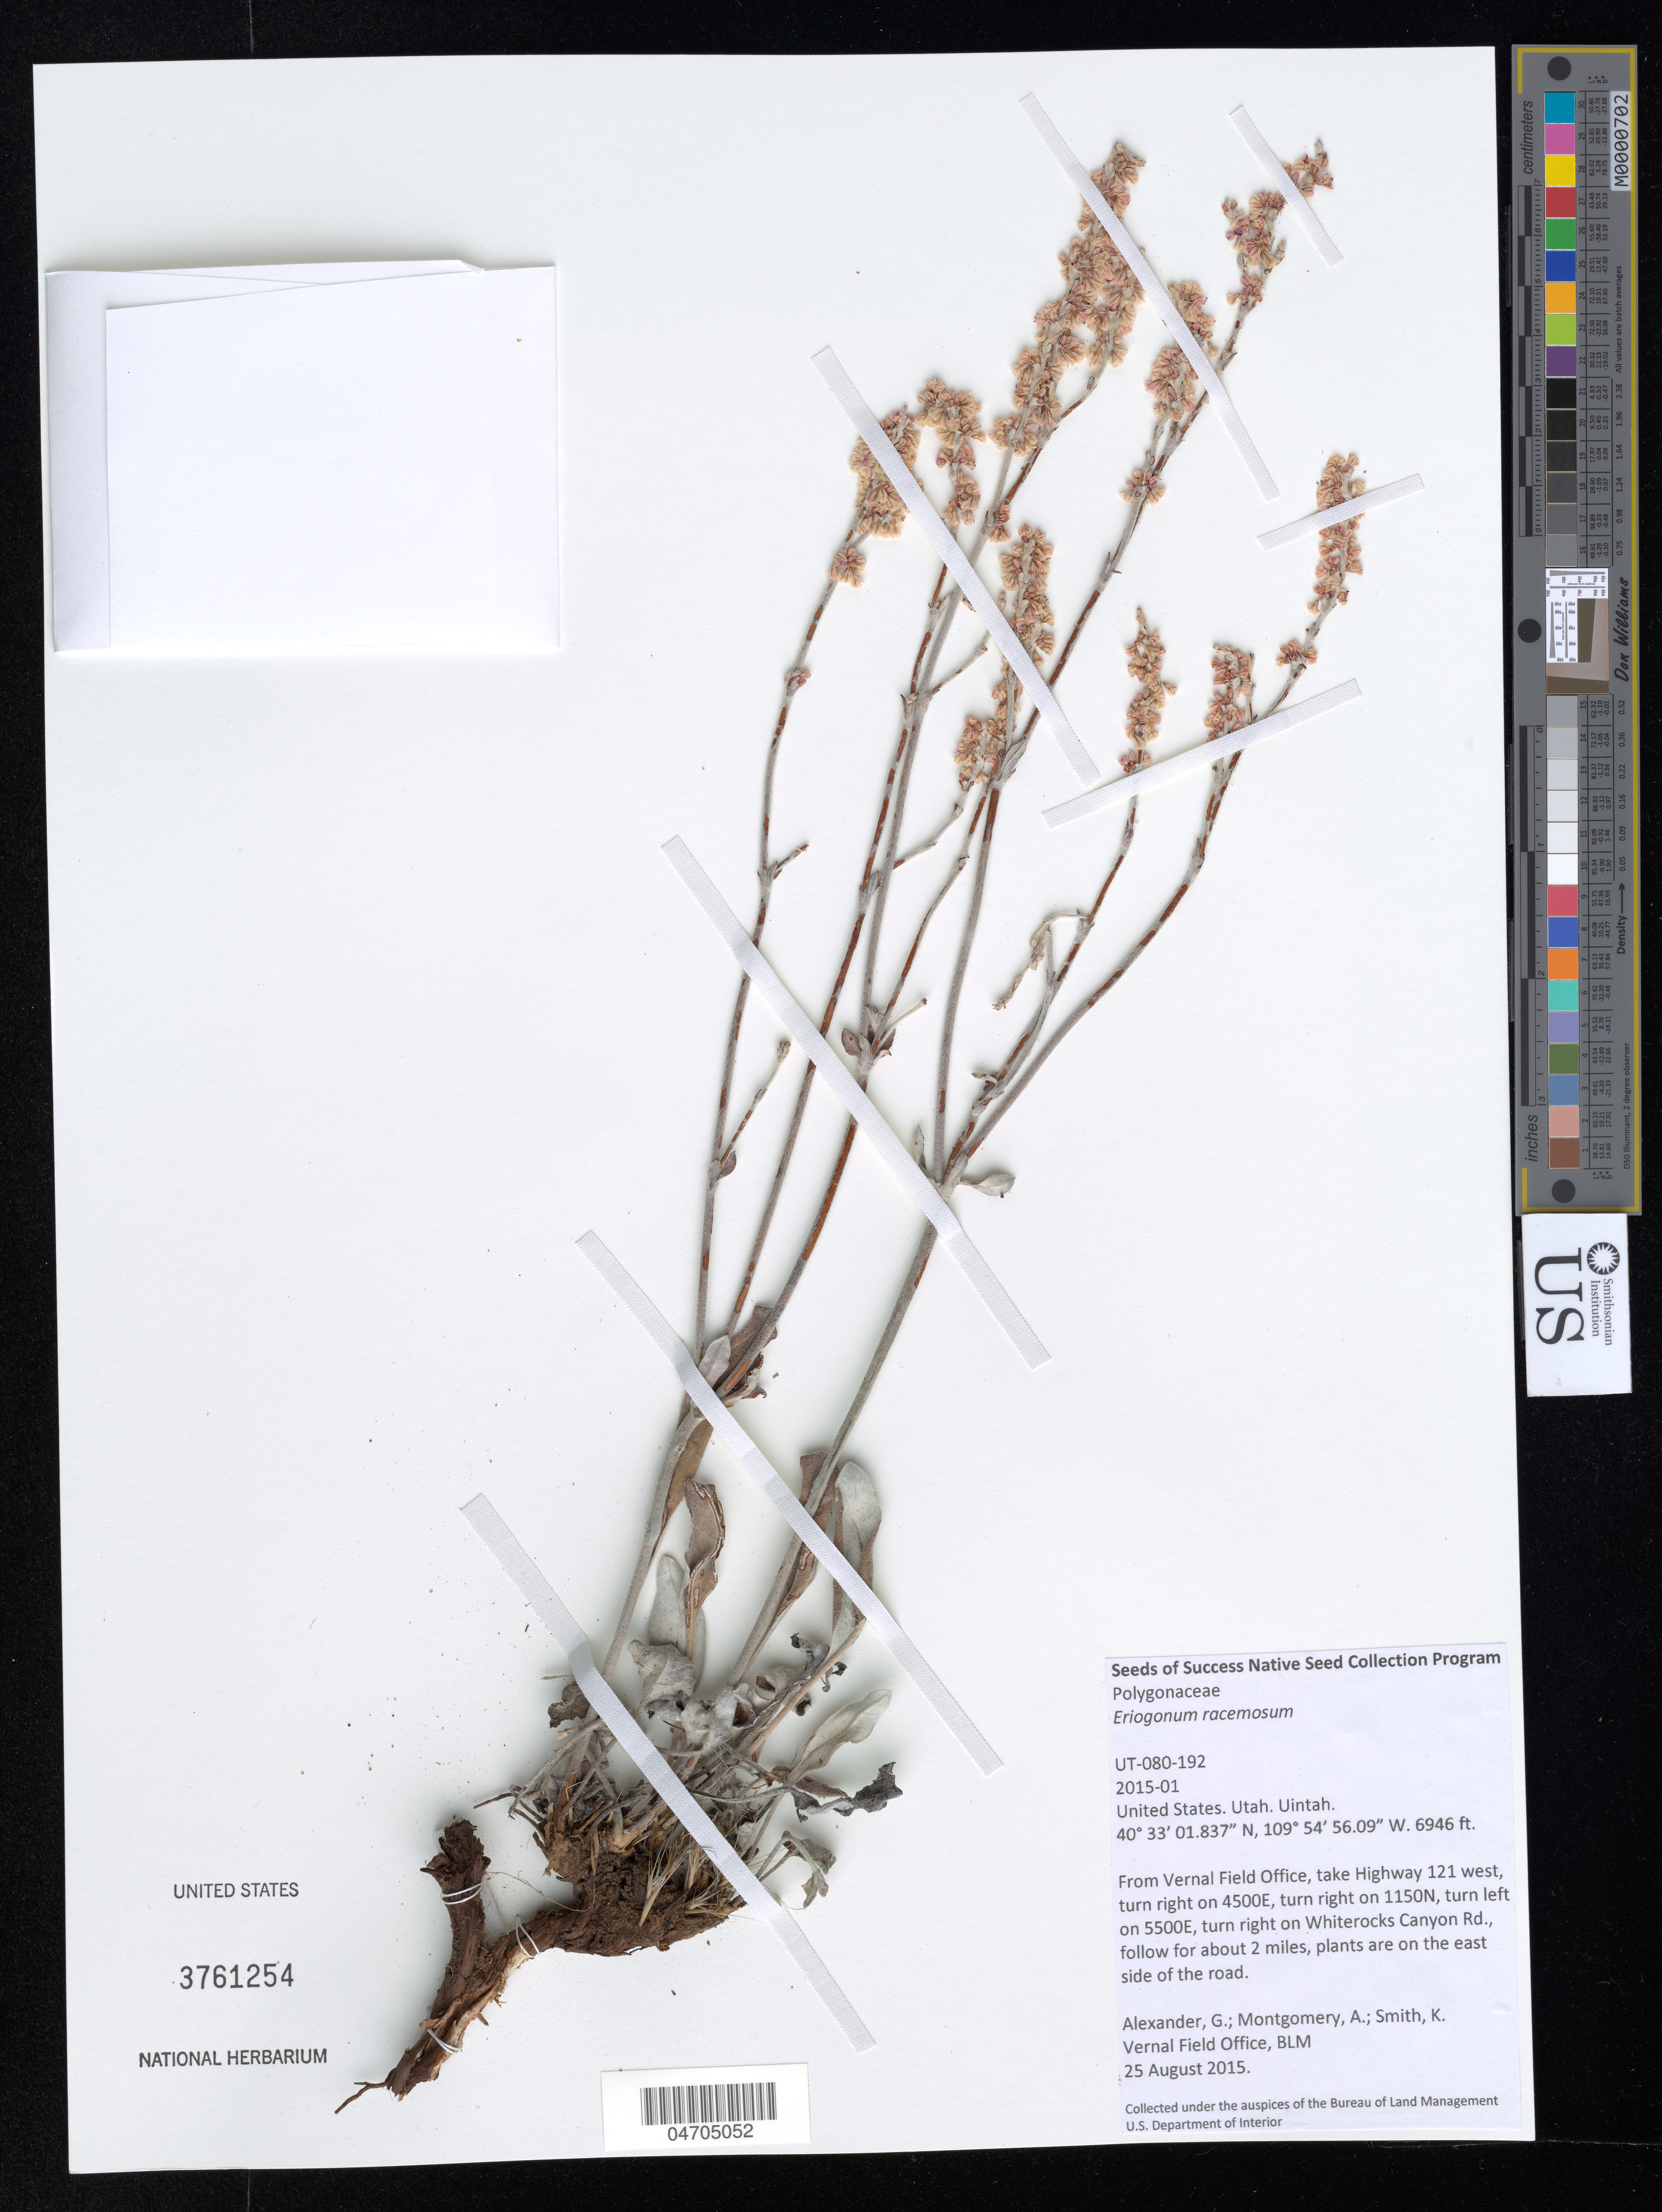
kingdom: Plantae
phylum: Tracheophyta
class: Magnoliopsida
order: Caryophyllales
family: Polygonaceae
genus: Eriogonum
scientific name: Eriogonum racemosum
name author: Nutt.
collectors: G. Alexander, A. Montgomery & K. Smith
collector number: UT-080-192/2015-01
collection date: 2015-08-25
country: United States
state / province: Utah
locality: Uintah. From Vernal Field Office, take Highway 121 west, turn right on 4500E, turn right on 1150N, turn left on 5500E, turn right on Whiterocks Canyon Rd., follow for about 2 miles, plants are on the east side of the road.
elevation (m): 2117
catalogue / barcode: US 3761254